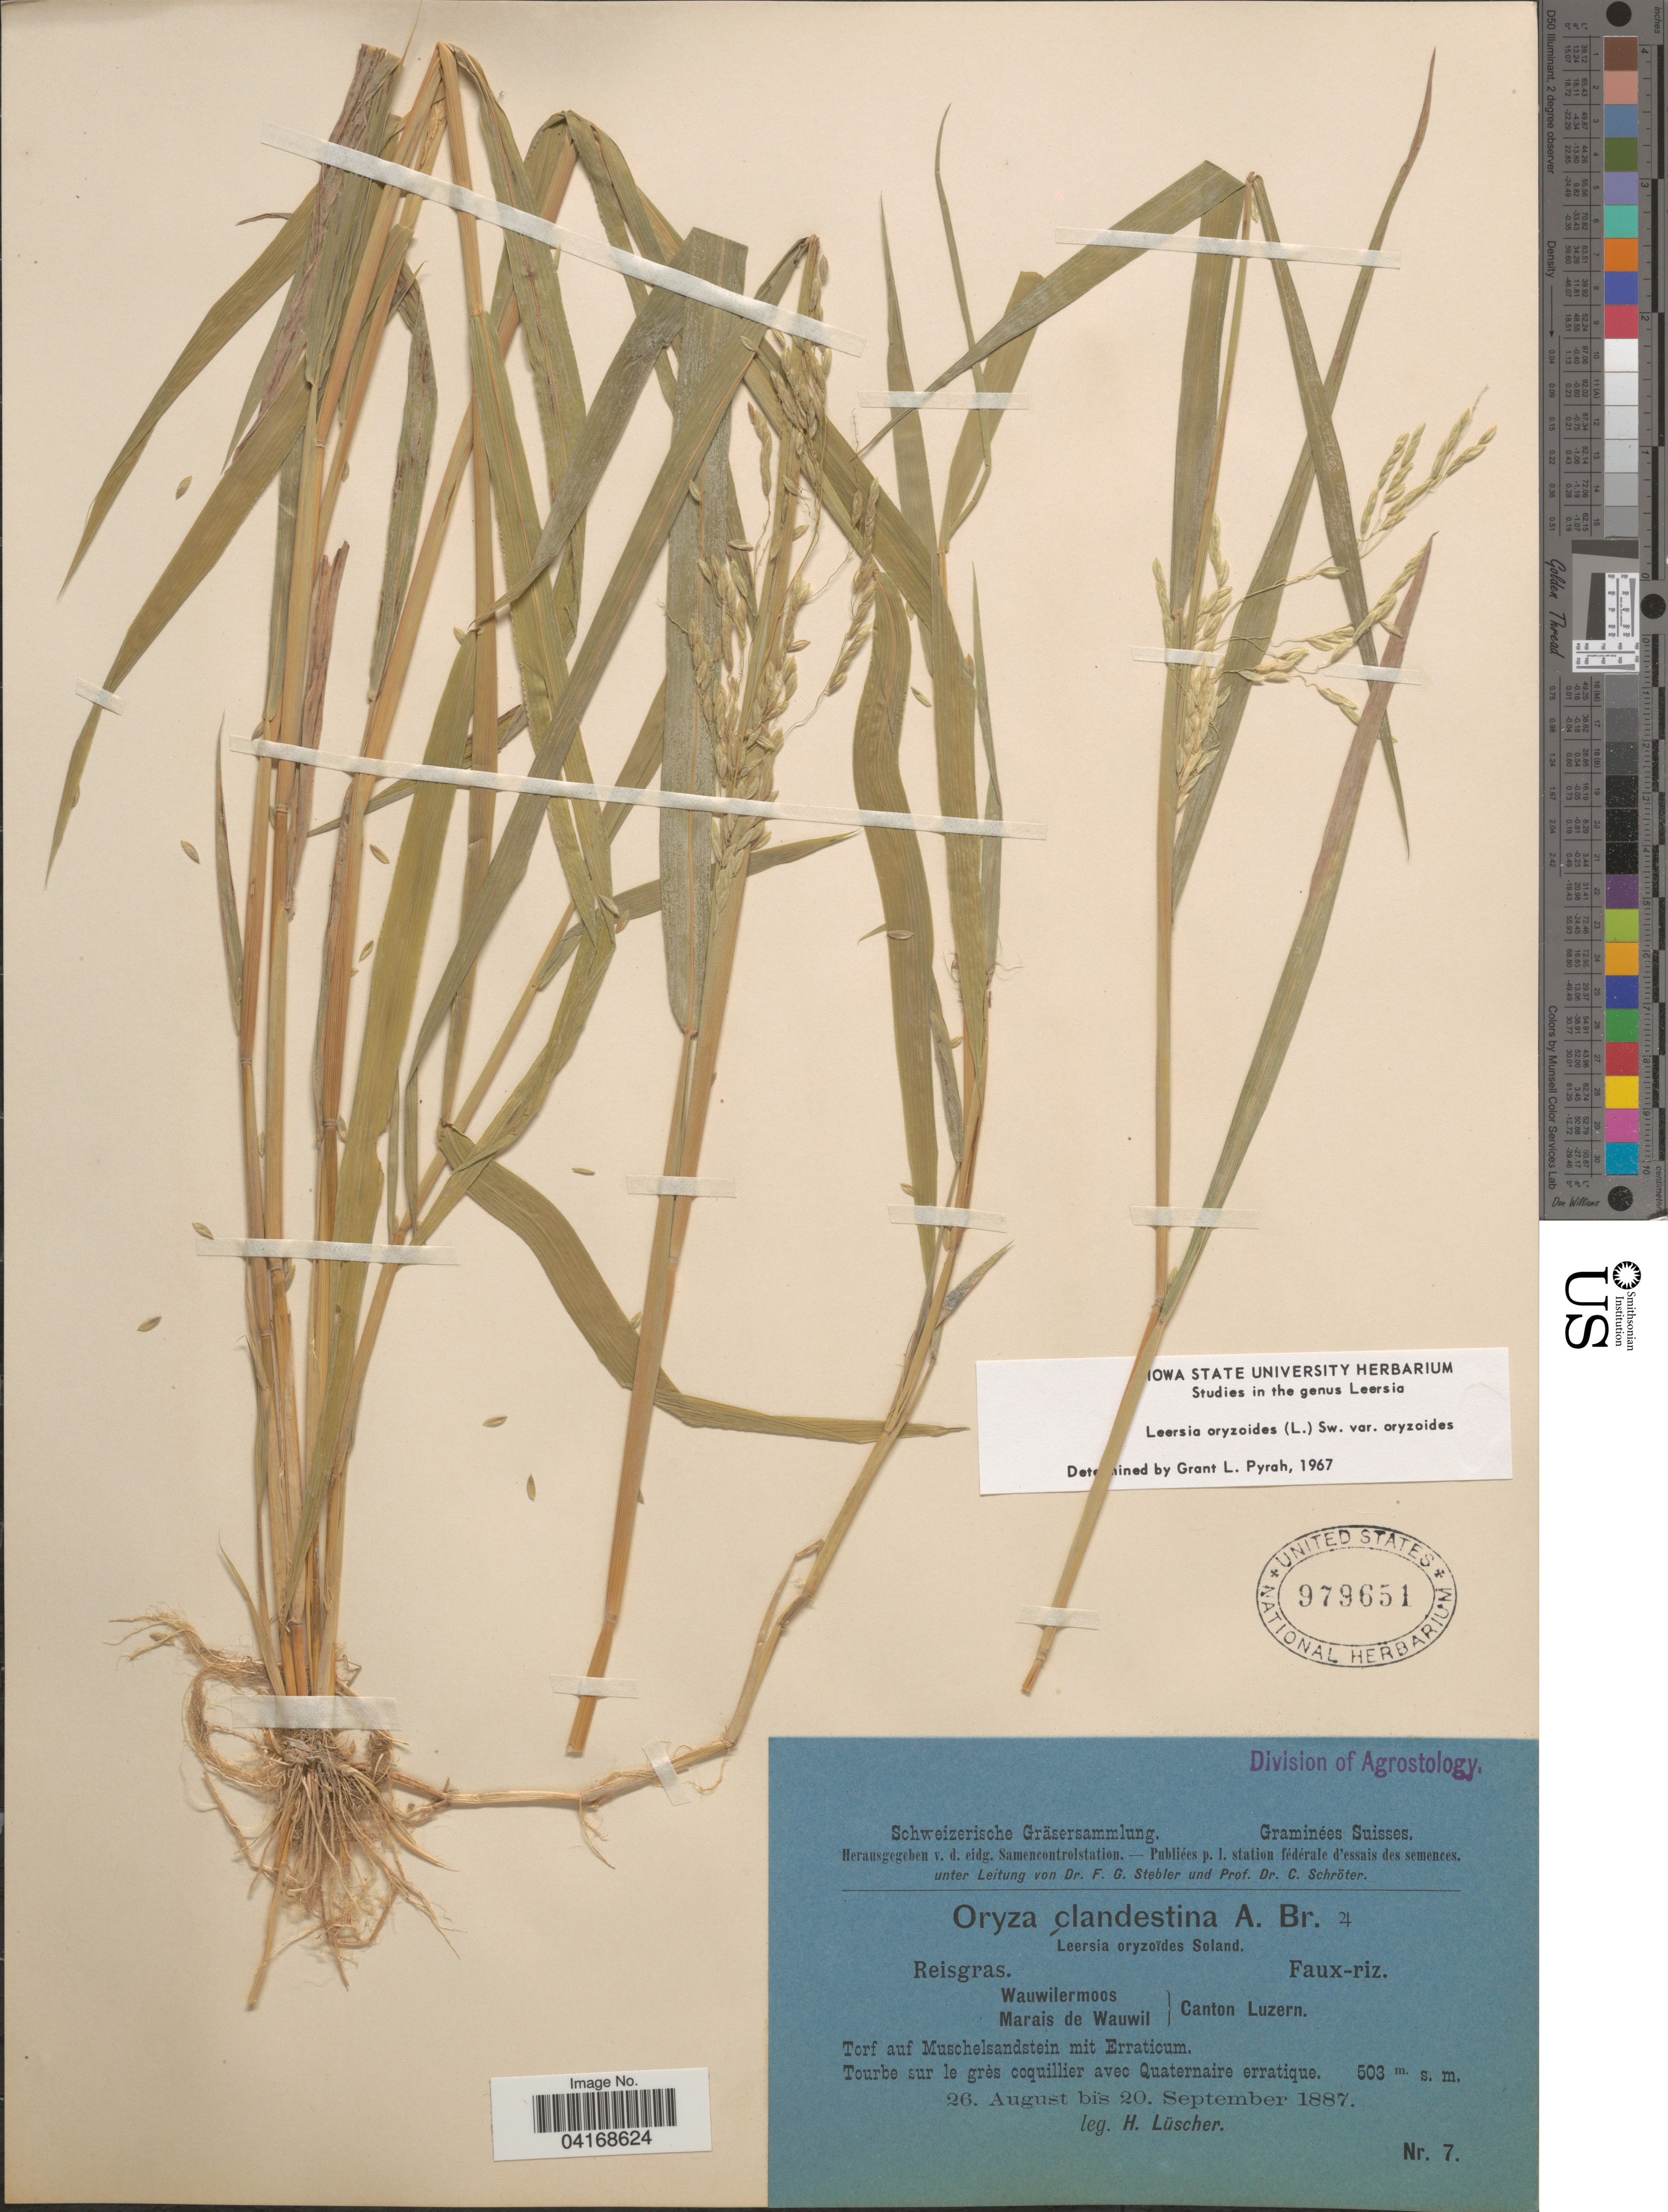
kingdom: Plantae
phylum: Tracheophyta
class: Liliopsida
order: Poales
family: Poaceae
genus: Leersia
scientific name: Leersia oryzoides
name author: (L.) Sw.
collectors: H. Lüscher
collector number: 7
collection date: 1887-08-26/1887-09-20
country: Switzerland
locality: Wauwilermoos. Marais de Wauwil. Canton Luzern.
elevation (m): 503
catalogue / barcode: US 979651